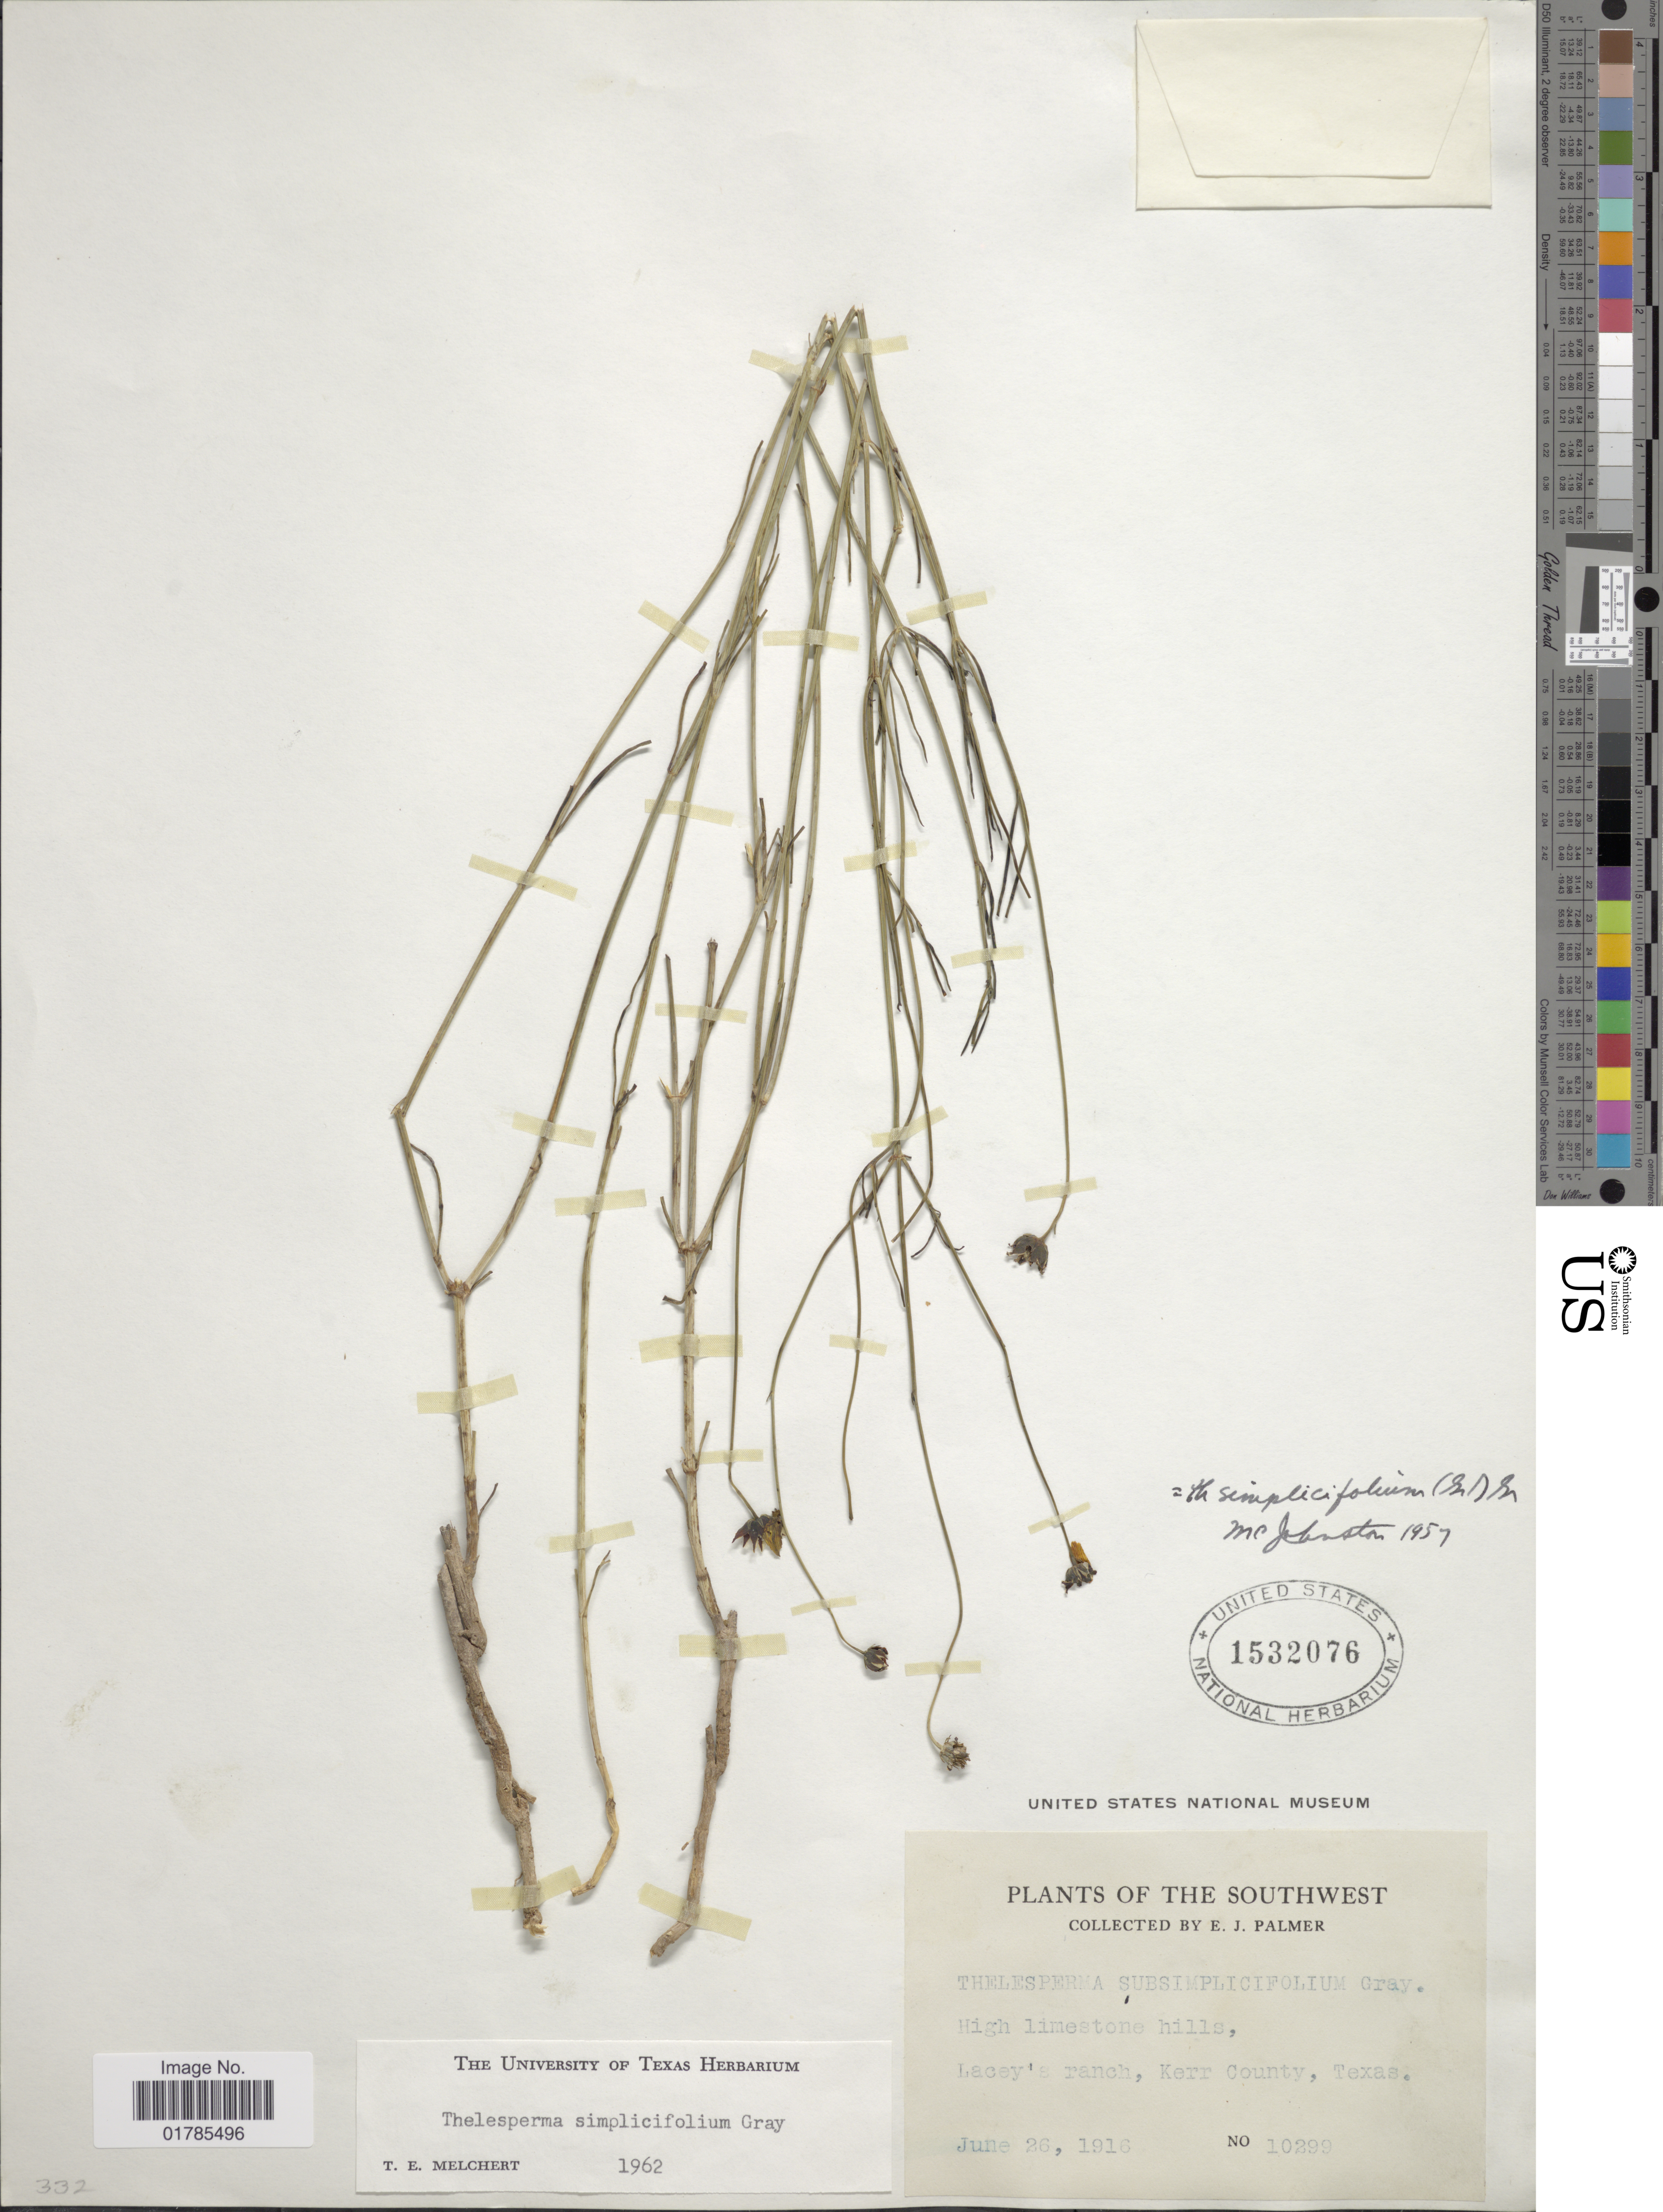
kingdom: Plantae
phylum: Tracheophyta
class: Magnoliopsida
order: Asterales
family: Asteraceae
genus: Thelesperma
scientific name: Thelesperma simplicifolium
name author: A. Gray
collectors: E. J. Palmer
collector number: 10299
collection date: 1916-06-26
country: United States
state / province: Texas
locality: Southwest, Lacey's Ranch, Kerr County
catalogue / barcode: US 1532076